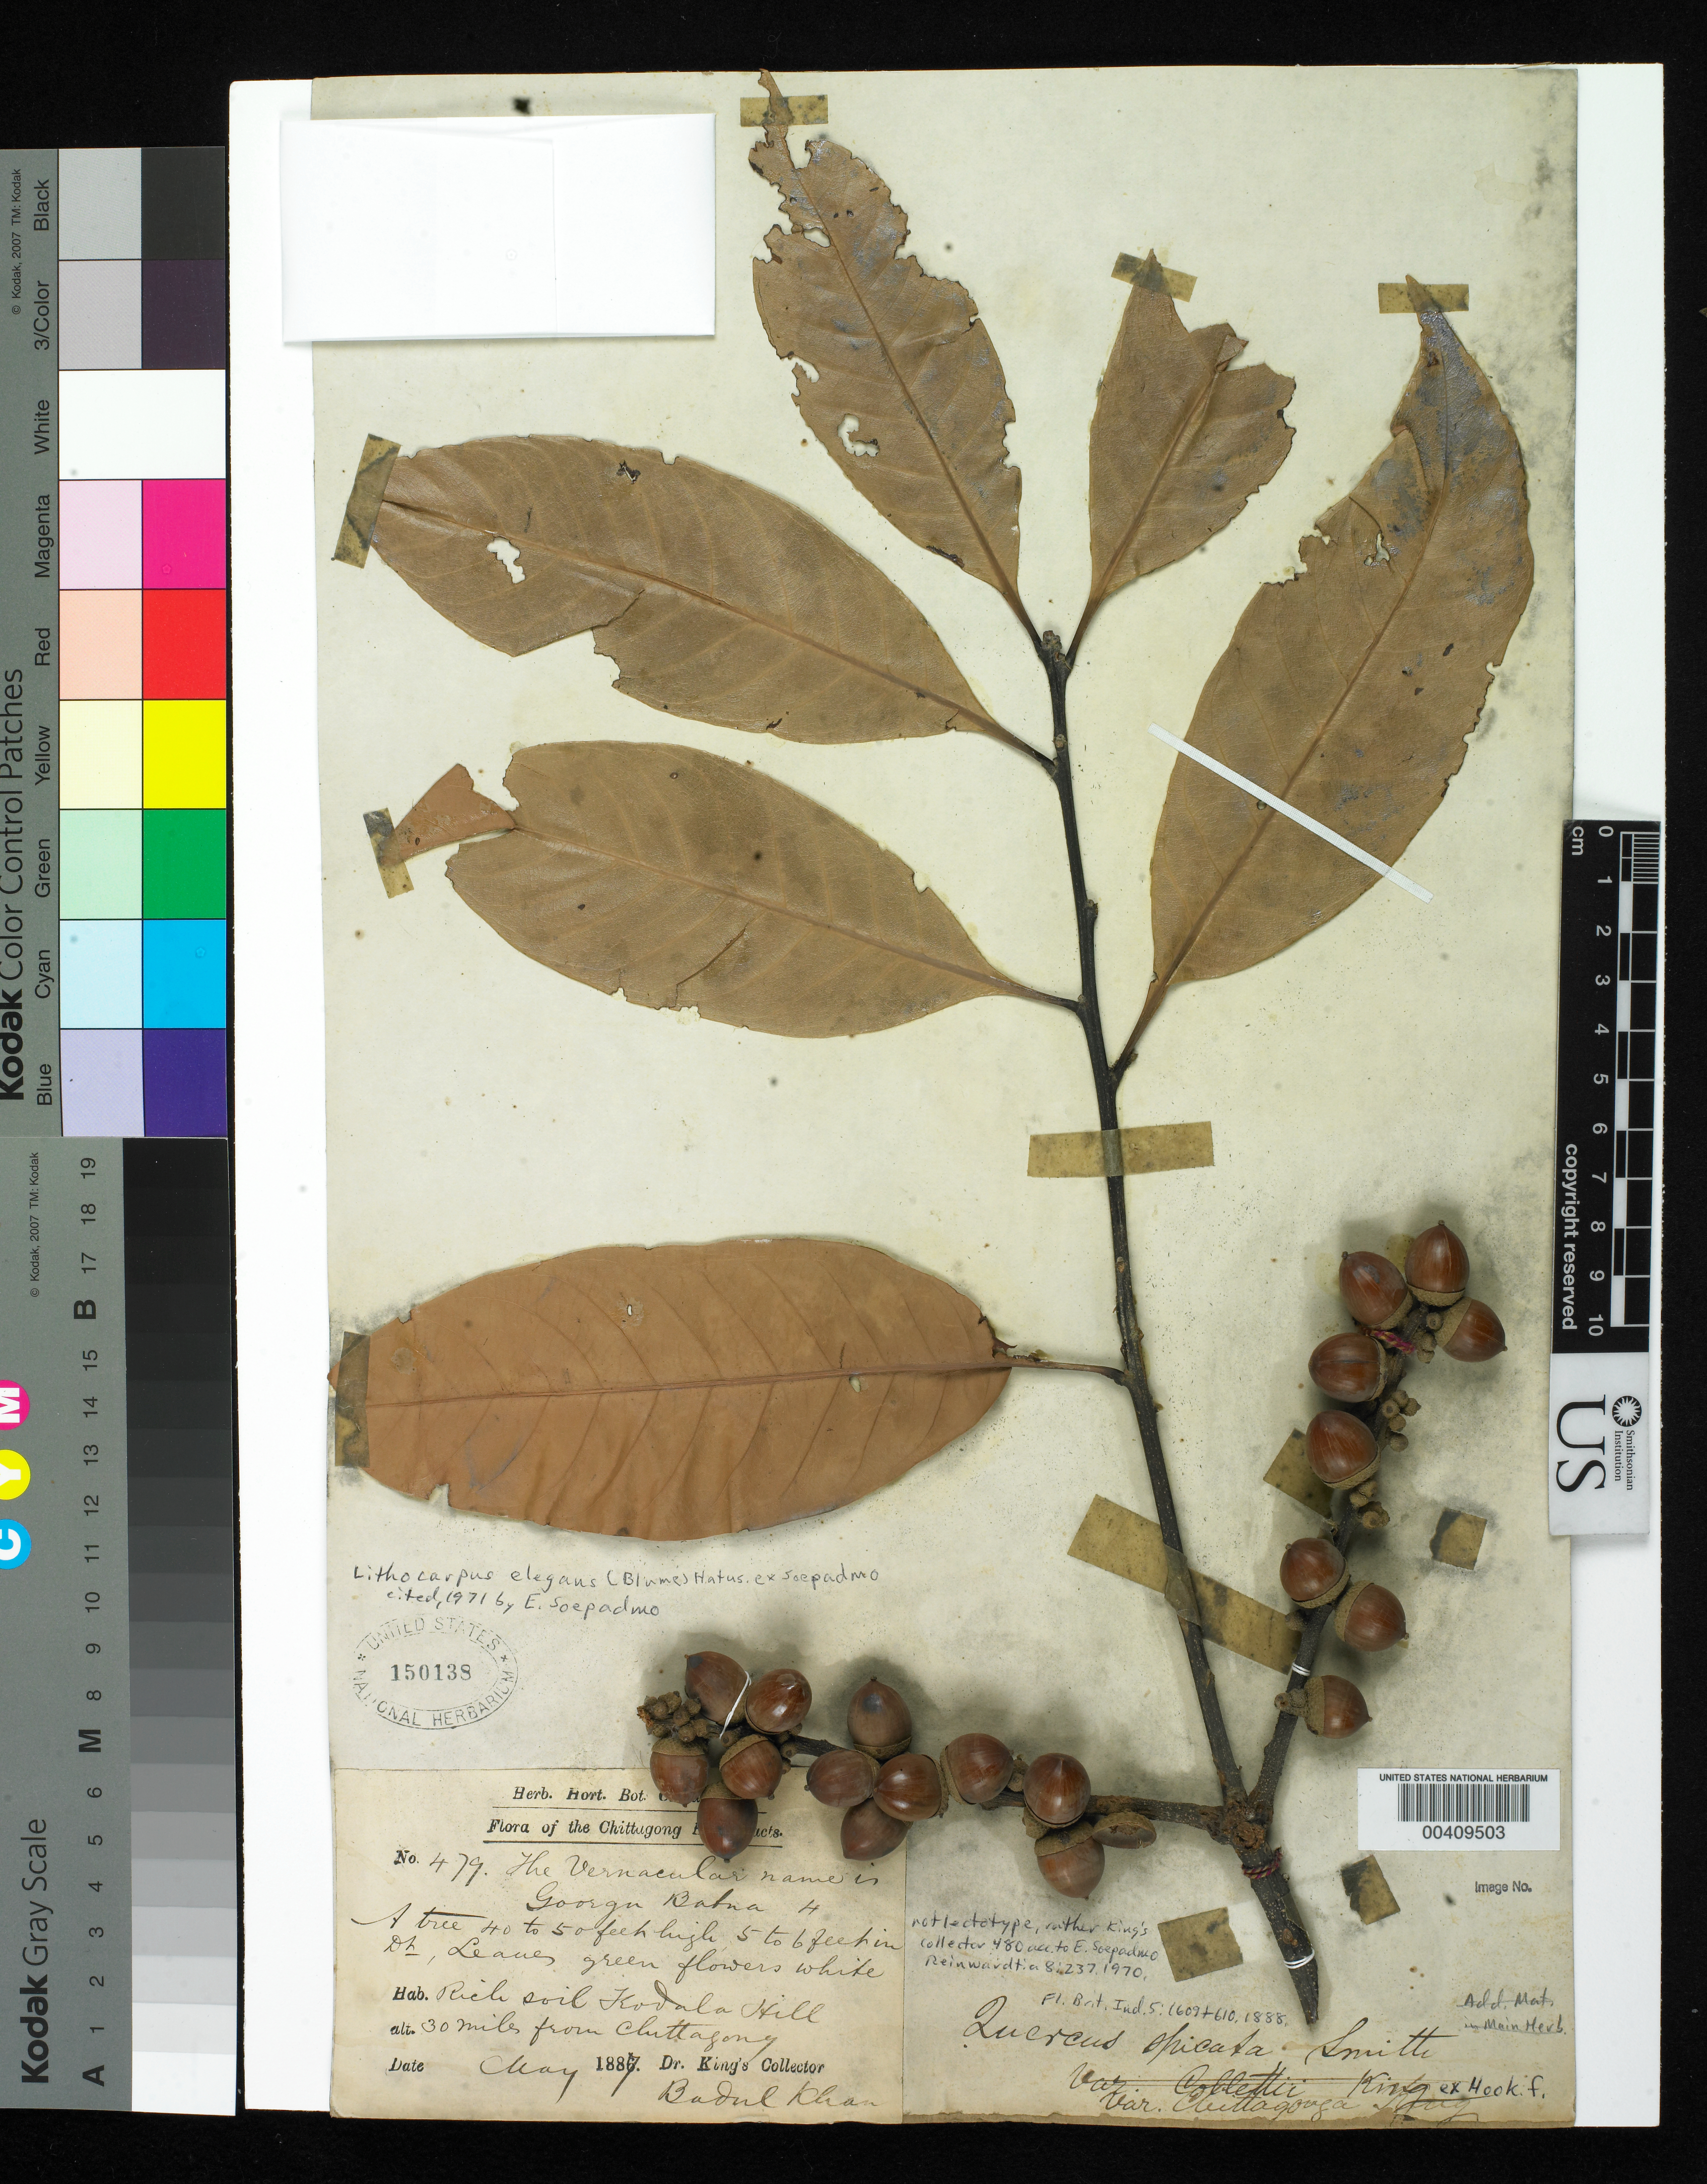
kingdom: Plantae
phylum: Tracheophyta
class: Magnoliopsida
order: Fagales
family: Fagaceae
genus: Quercus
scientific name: Quercus spicata var. chittagonga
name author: King ex Hook. f.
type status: Isosyntype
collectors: H. Kunstler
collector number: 479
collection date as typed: May 1887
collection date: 1887-05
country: Bangladesh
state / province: Chittagong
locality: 30 mi from Chittagong, Badul Khan.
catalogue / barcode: US 150138